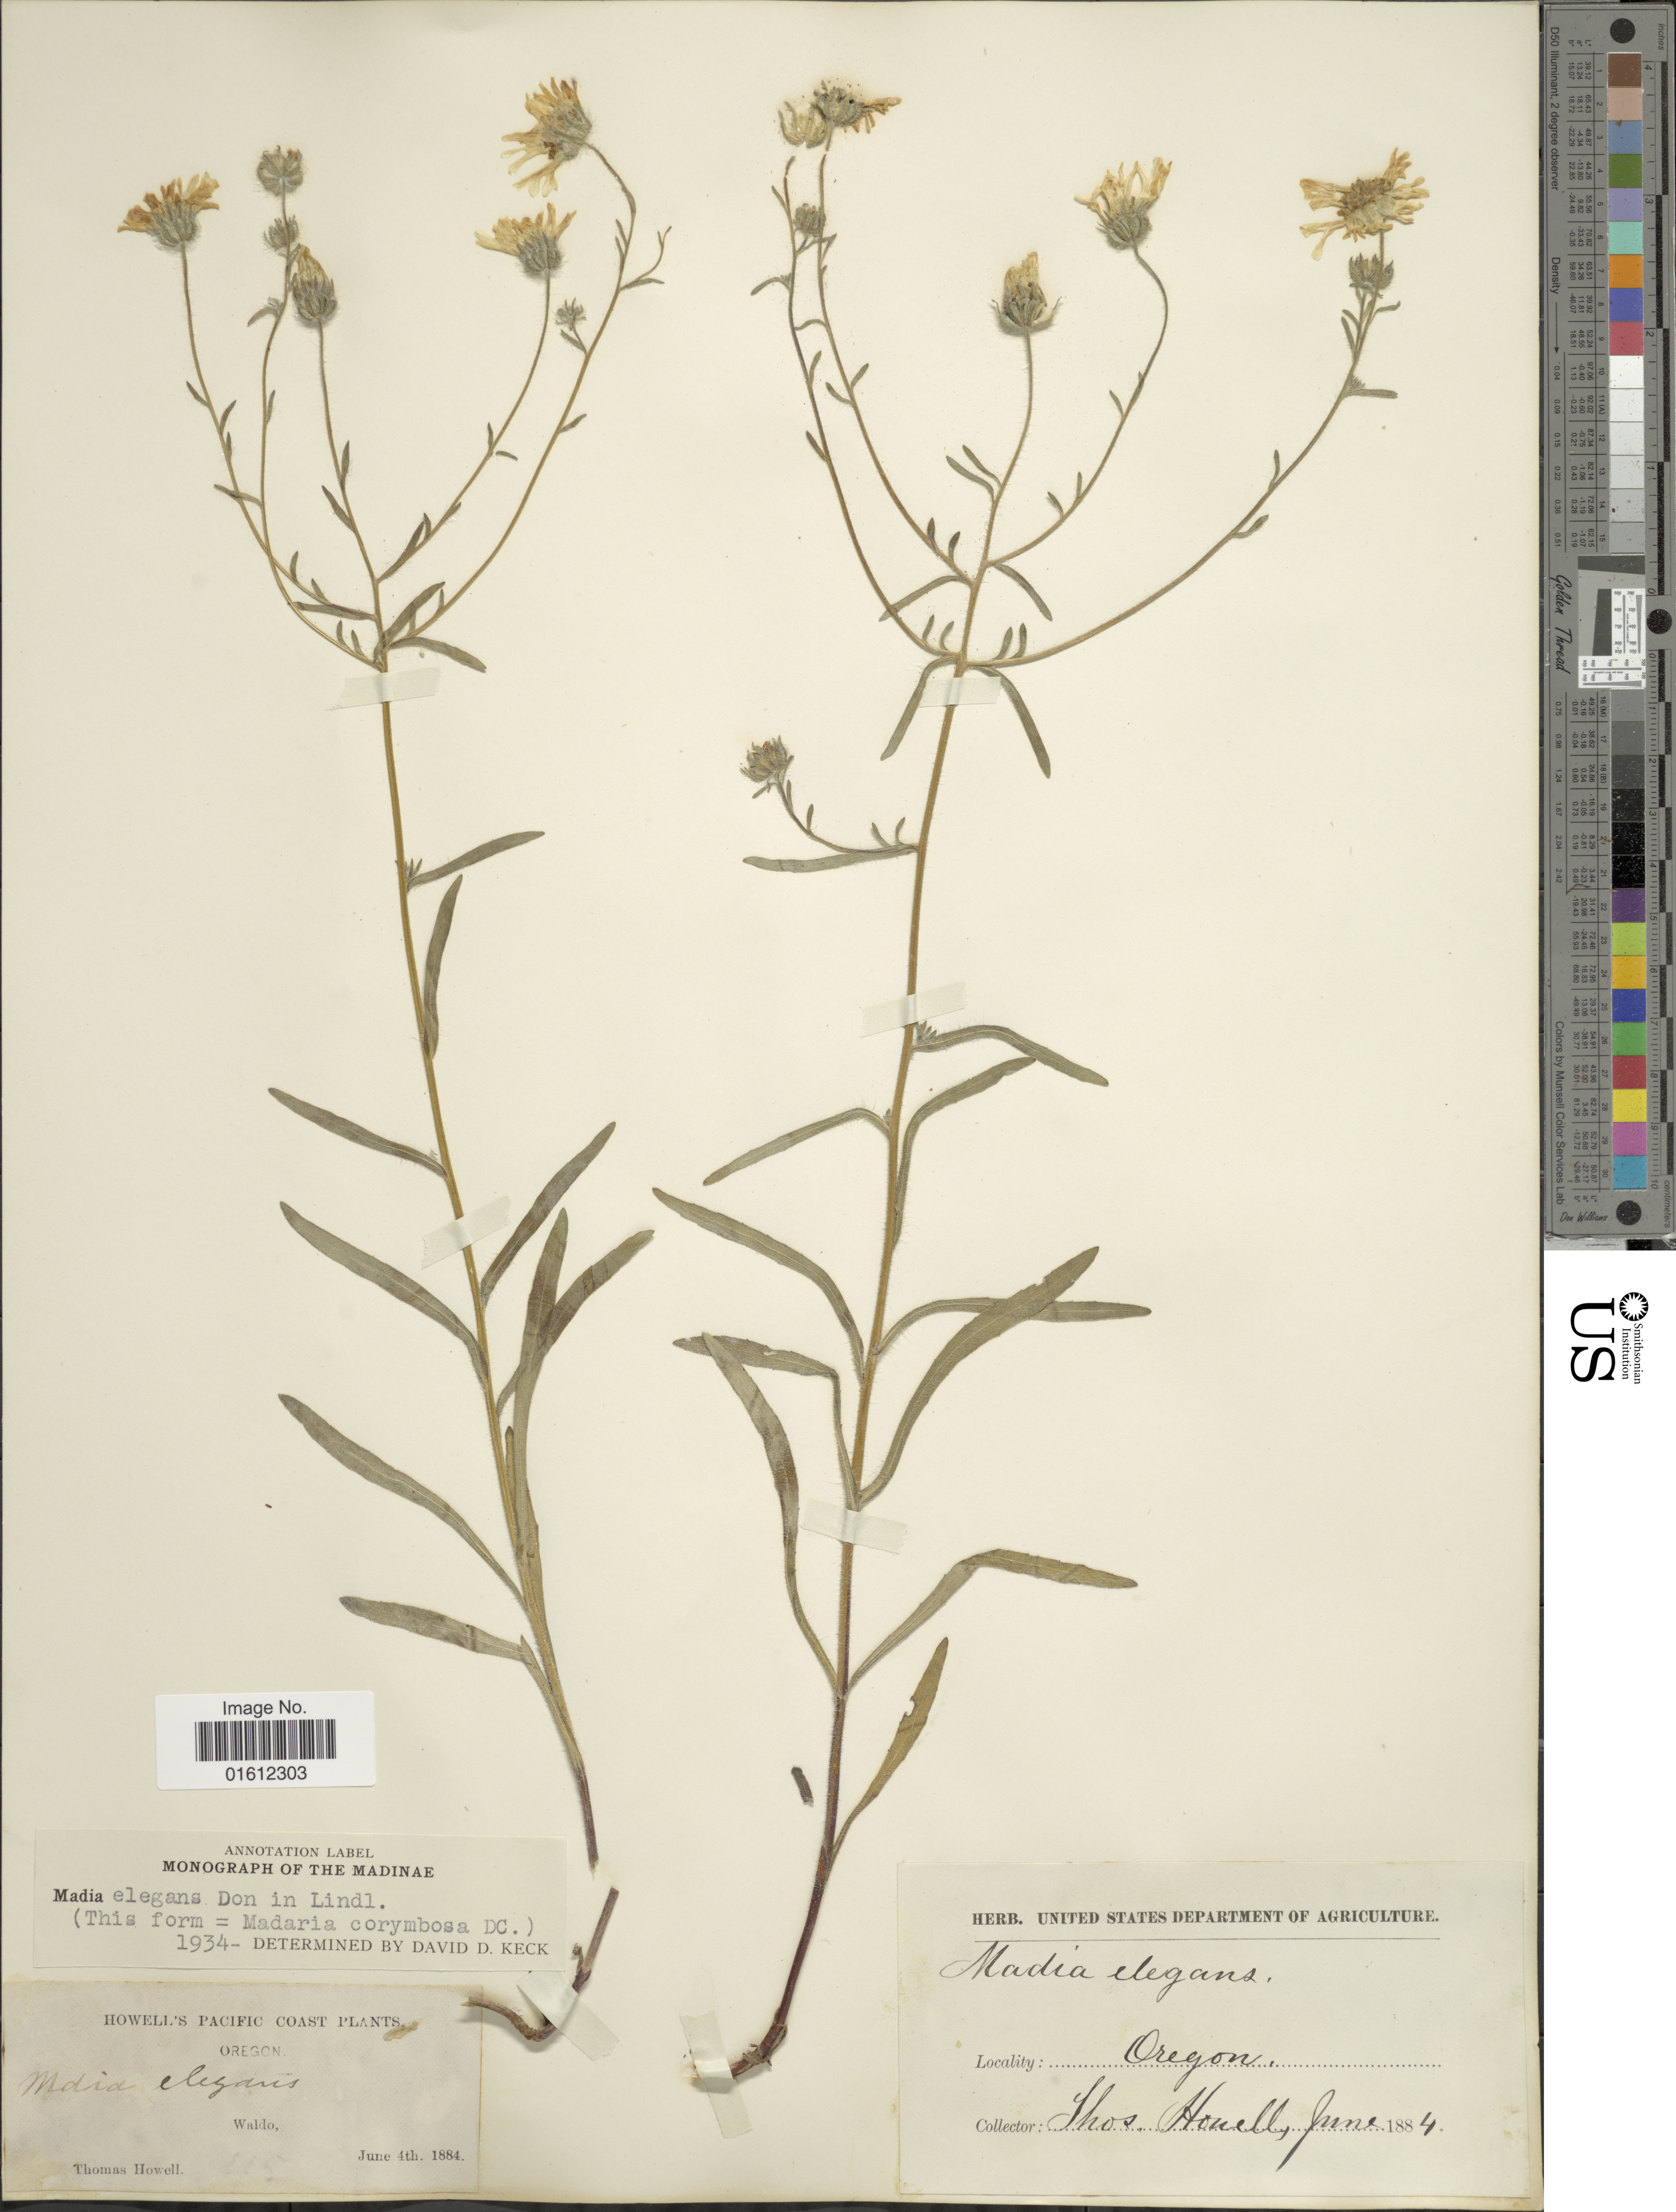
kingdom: Plantae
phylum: Tracheophyta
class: Magnoliopsida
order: Asterales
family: Asteraceae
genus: Madia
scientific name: Madia elegans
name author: D. Don ex Lindl.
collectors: T. Howell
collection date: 1884-06-04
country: United States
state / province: Oregon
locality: Pacific Coast, Waldo